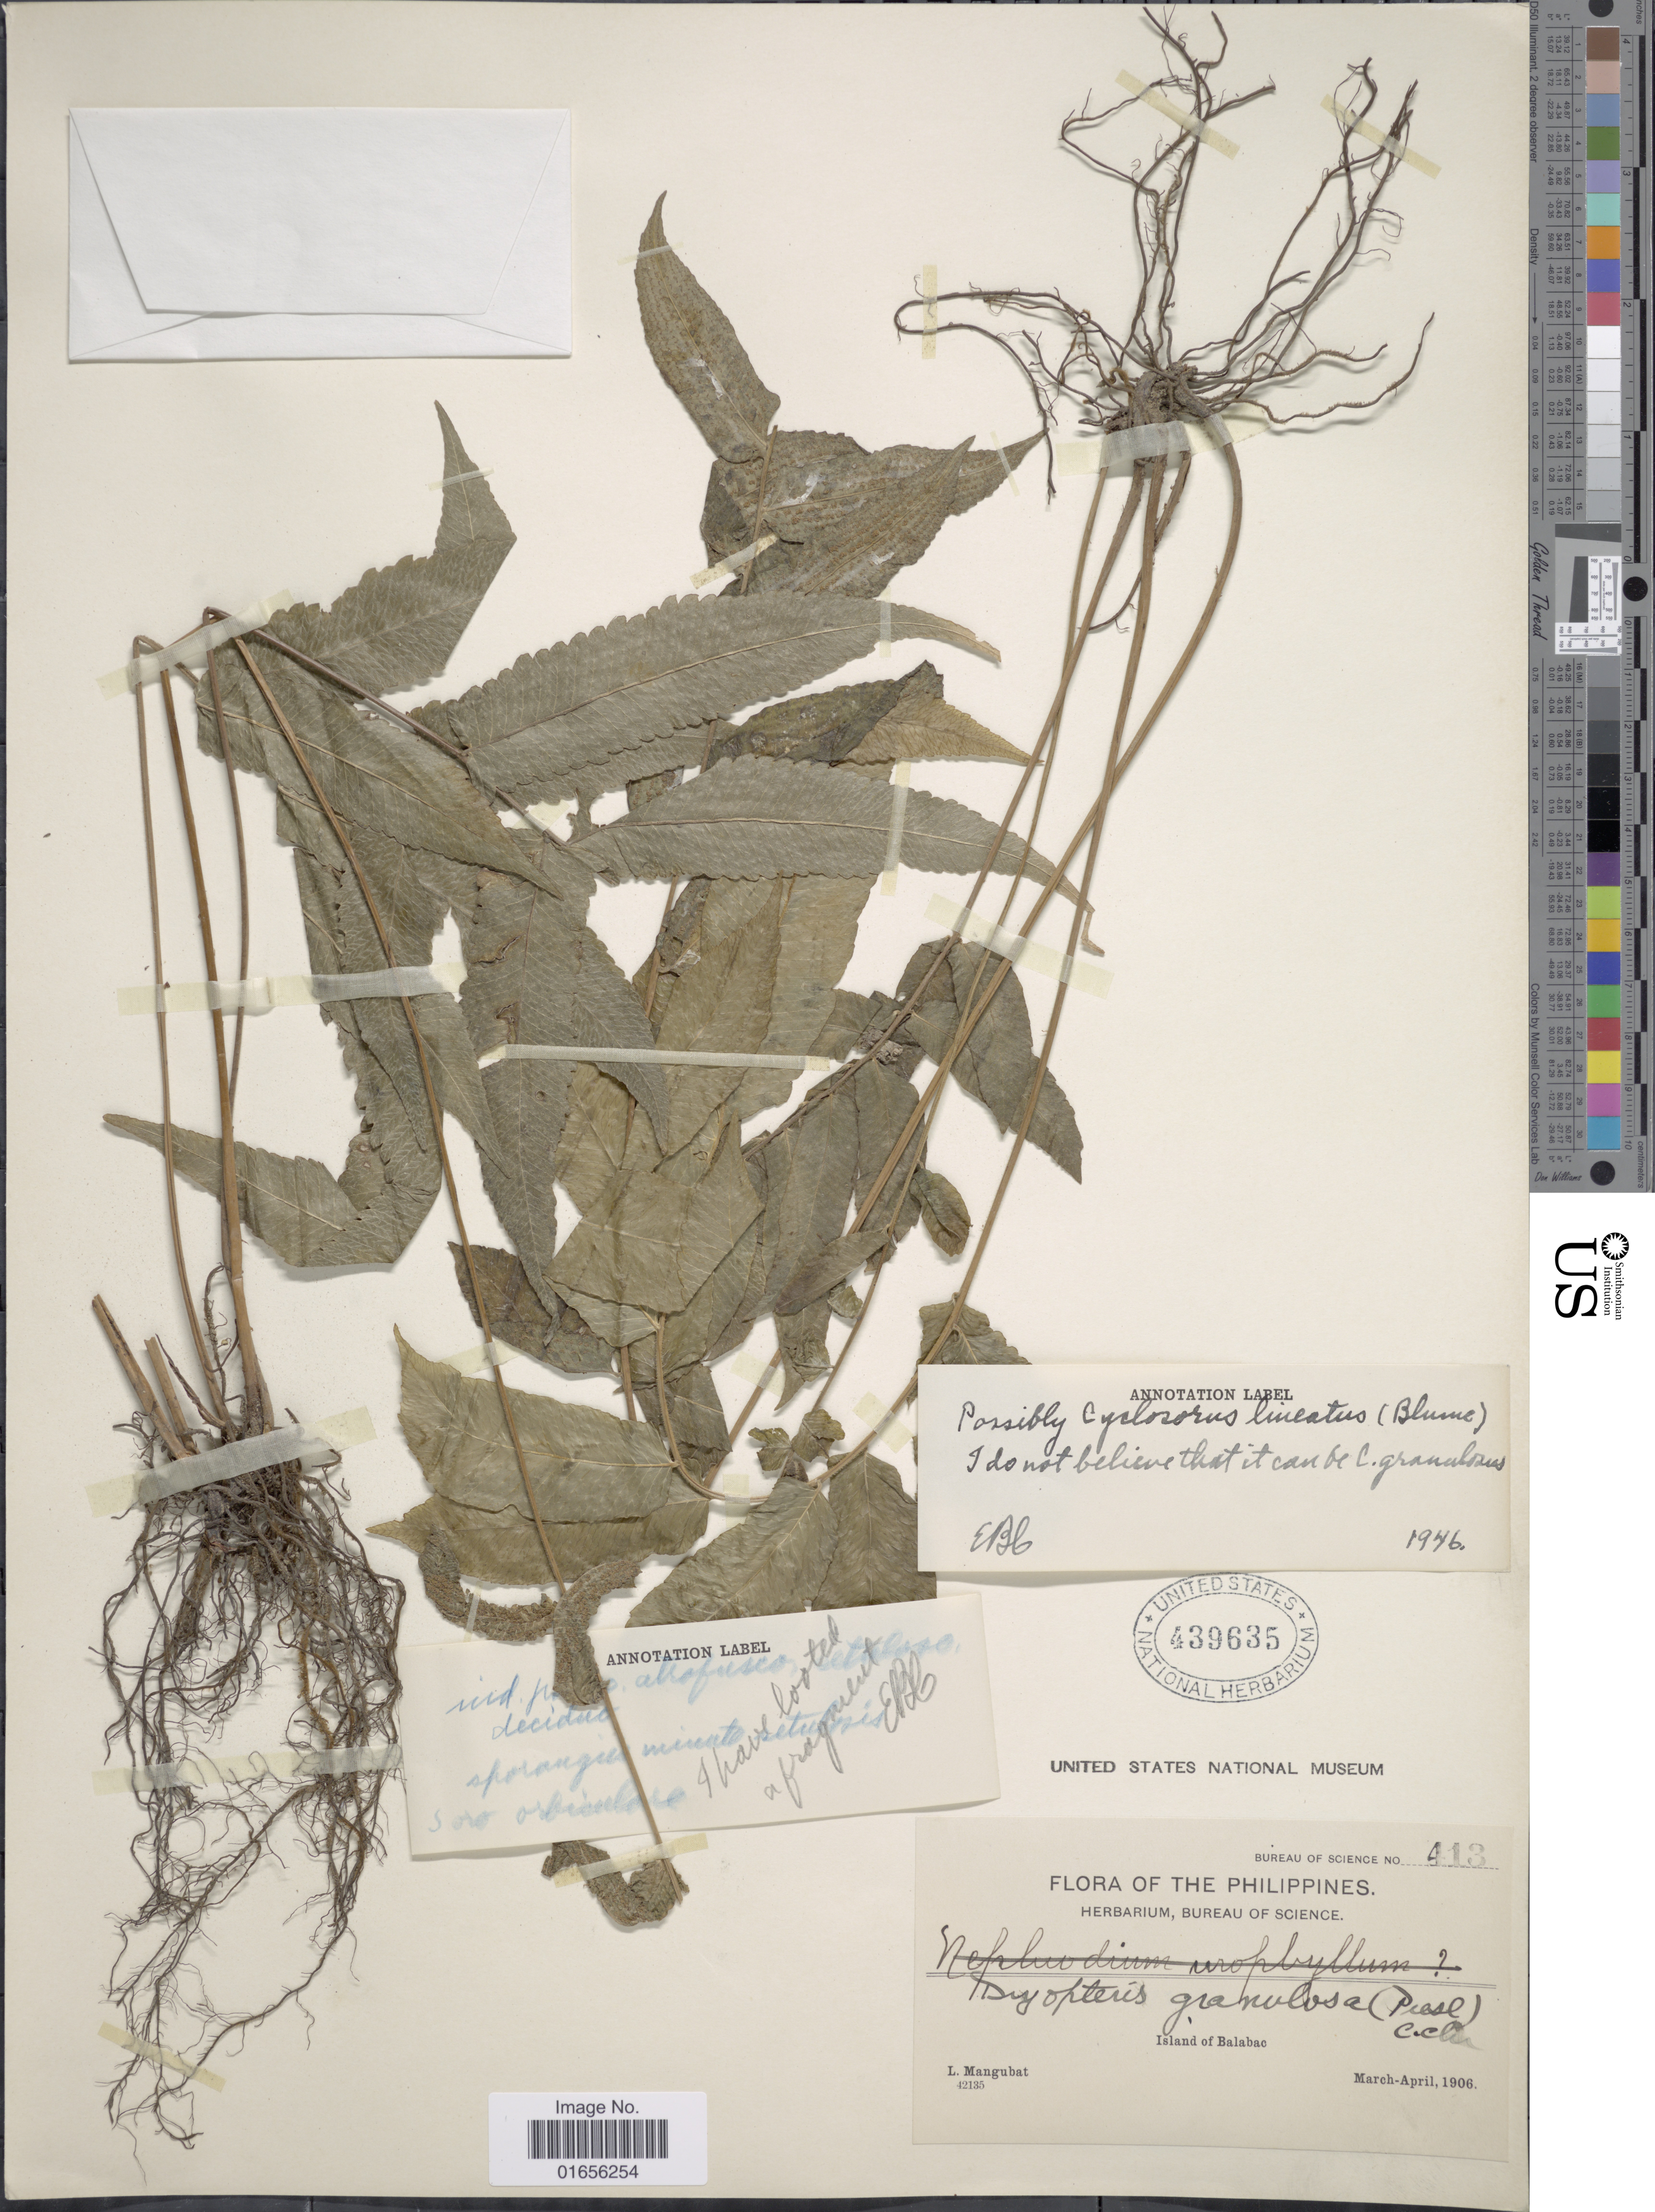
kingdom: Plantae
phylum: Tracheophyta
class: Polypodiopsida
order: Polypodiales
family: Thelypteridaceae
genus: Pronephrium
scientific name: Pronephrium lineatum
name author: (Blume) C. Presl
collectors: L. Mangubat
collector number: Bureau of Science 413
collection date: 1906-03/1906-04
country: Philippines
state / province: Mimaropa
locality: The Philippines, Balabac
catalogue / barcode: US 439635